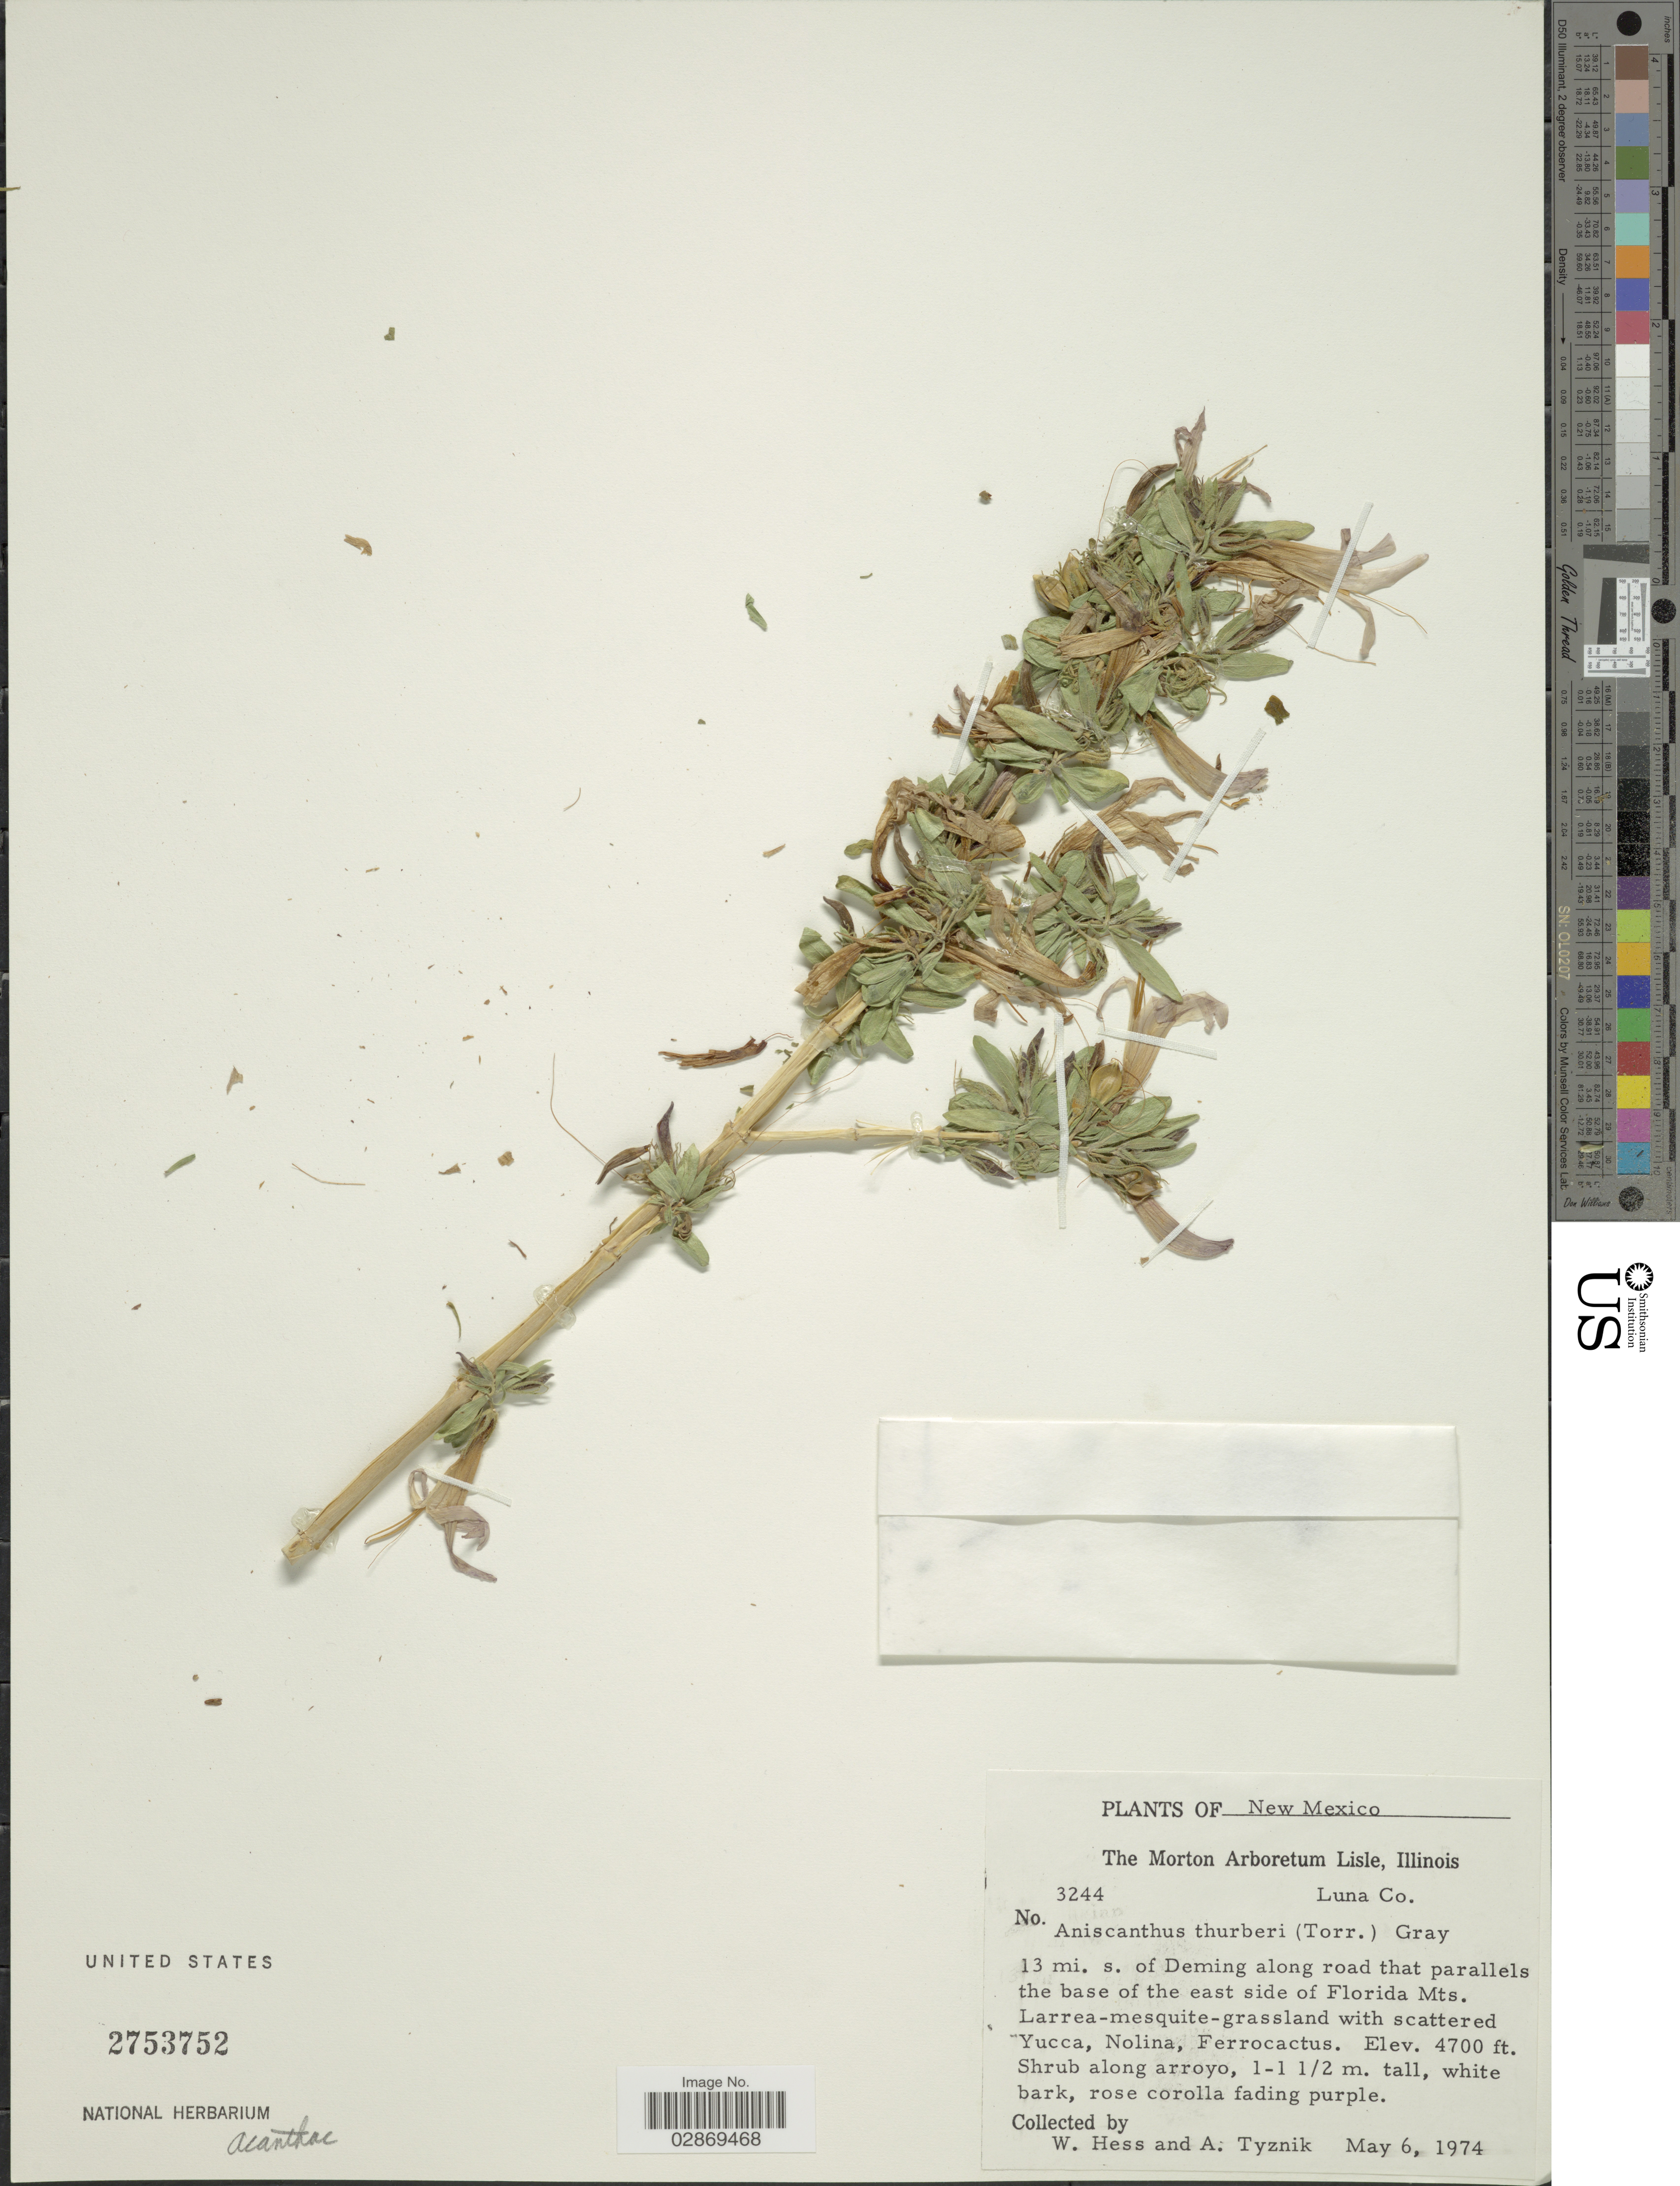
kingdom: Plantae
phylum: Tracheophyta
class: Magnoliopsida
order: Lamiales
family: Acanthaceae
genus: Anisacanthus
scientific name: Anisacanthus thurberi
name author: (Torr.) A. Gray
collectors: W. Hess & A. Tyznik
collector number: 3244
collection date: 1974-05-06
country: United States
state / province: New Mexico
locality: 13 mi. s. of Deming along road that parallels the base of the east side of Florida Mts.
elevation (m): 1433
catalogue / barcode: US 2753752